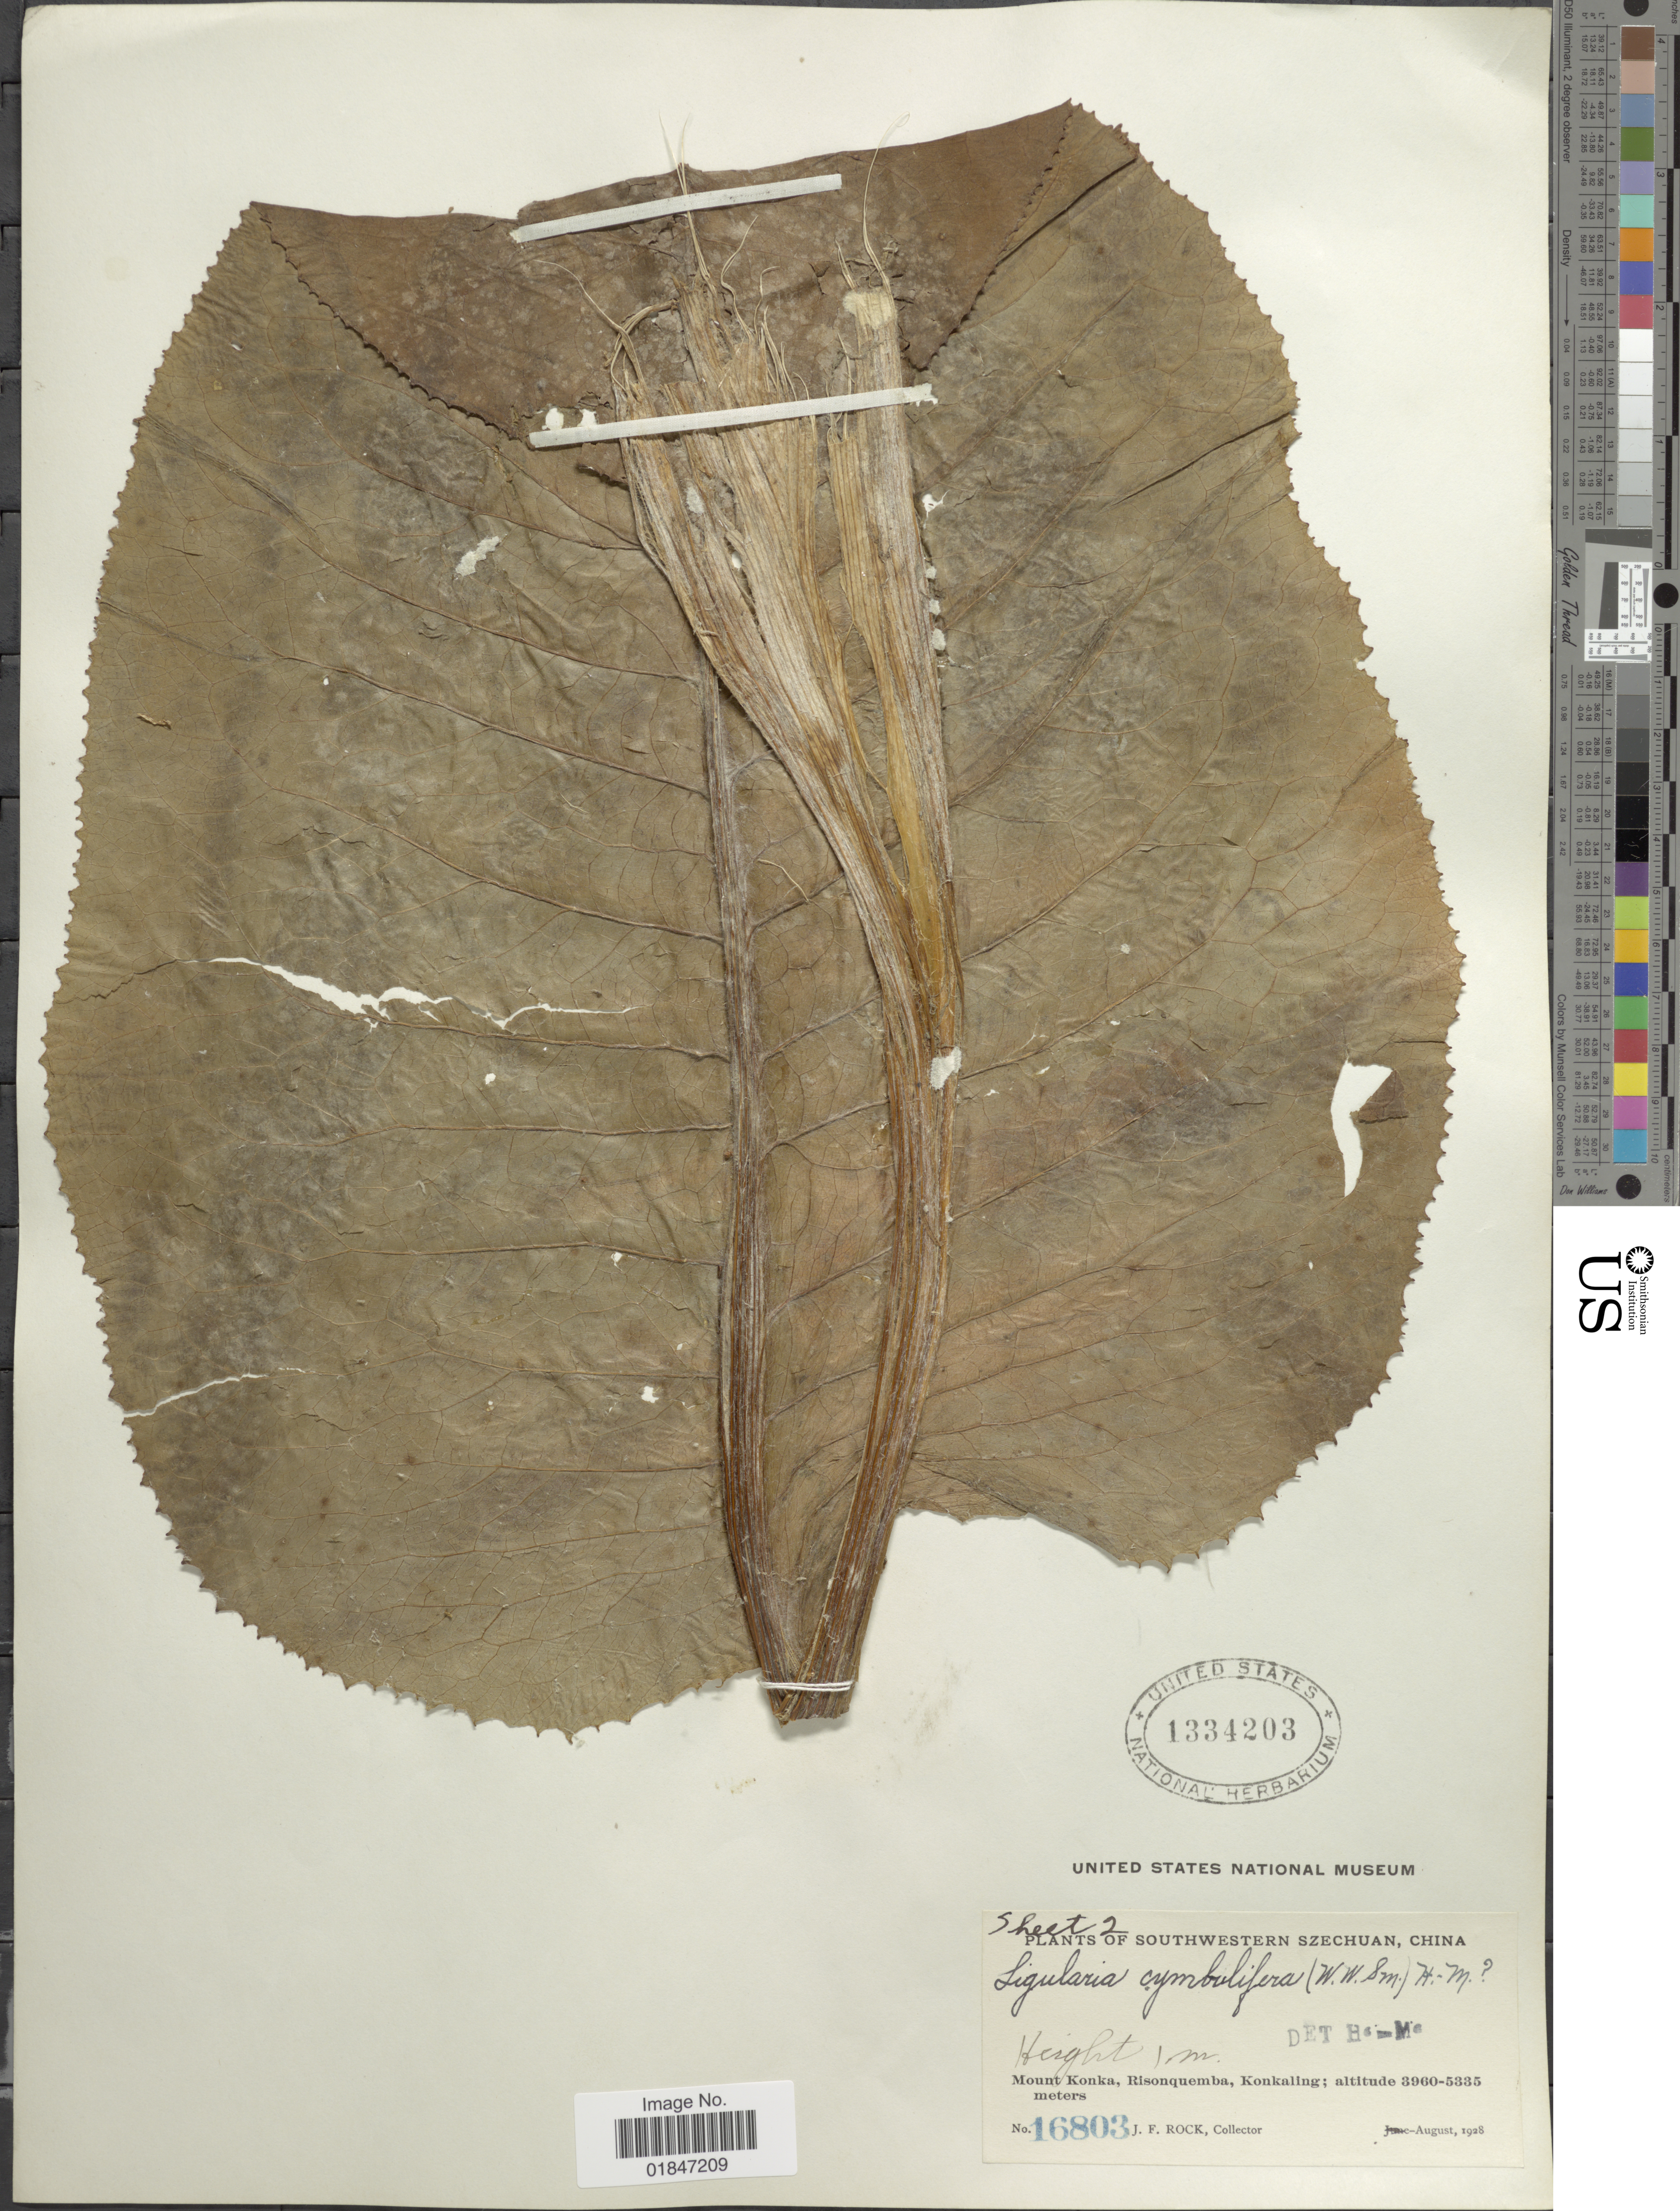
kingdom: Plantae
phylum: Tracheophyta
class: Magnoliopsida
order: Asterales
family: Asteraceae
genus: Ligularia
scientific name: Ligularia cymbulifera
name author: (W.W. Sm.) Hand.-Mazz.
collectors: J. Rock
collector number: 16803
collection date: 1928-08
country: China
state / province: Sichuan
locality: Southwestern Szechuan, China. Mount Konka, Risonquemba,Konkaling.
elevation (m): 3960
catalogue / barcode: US 1334203